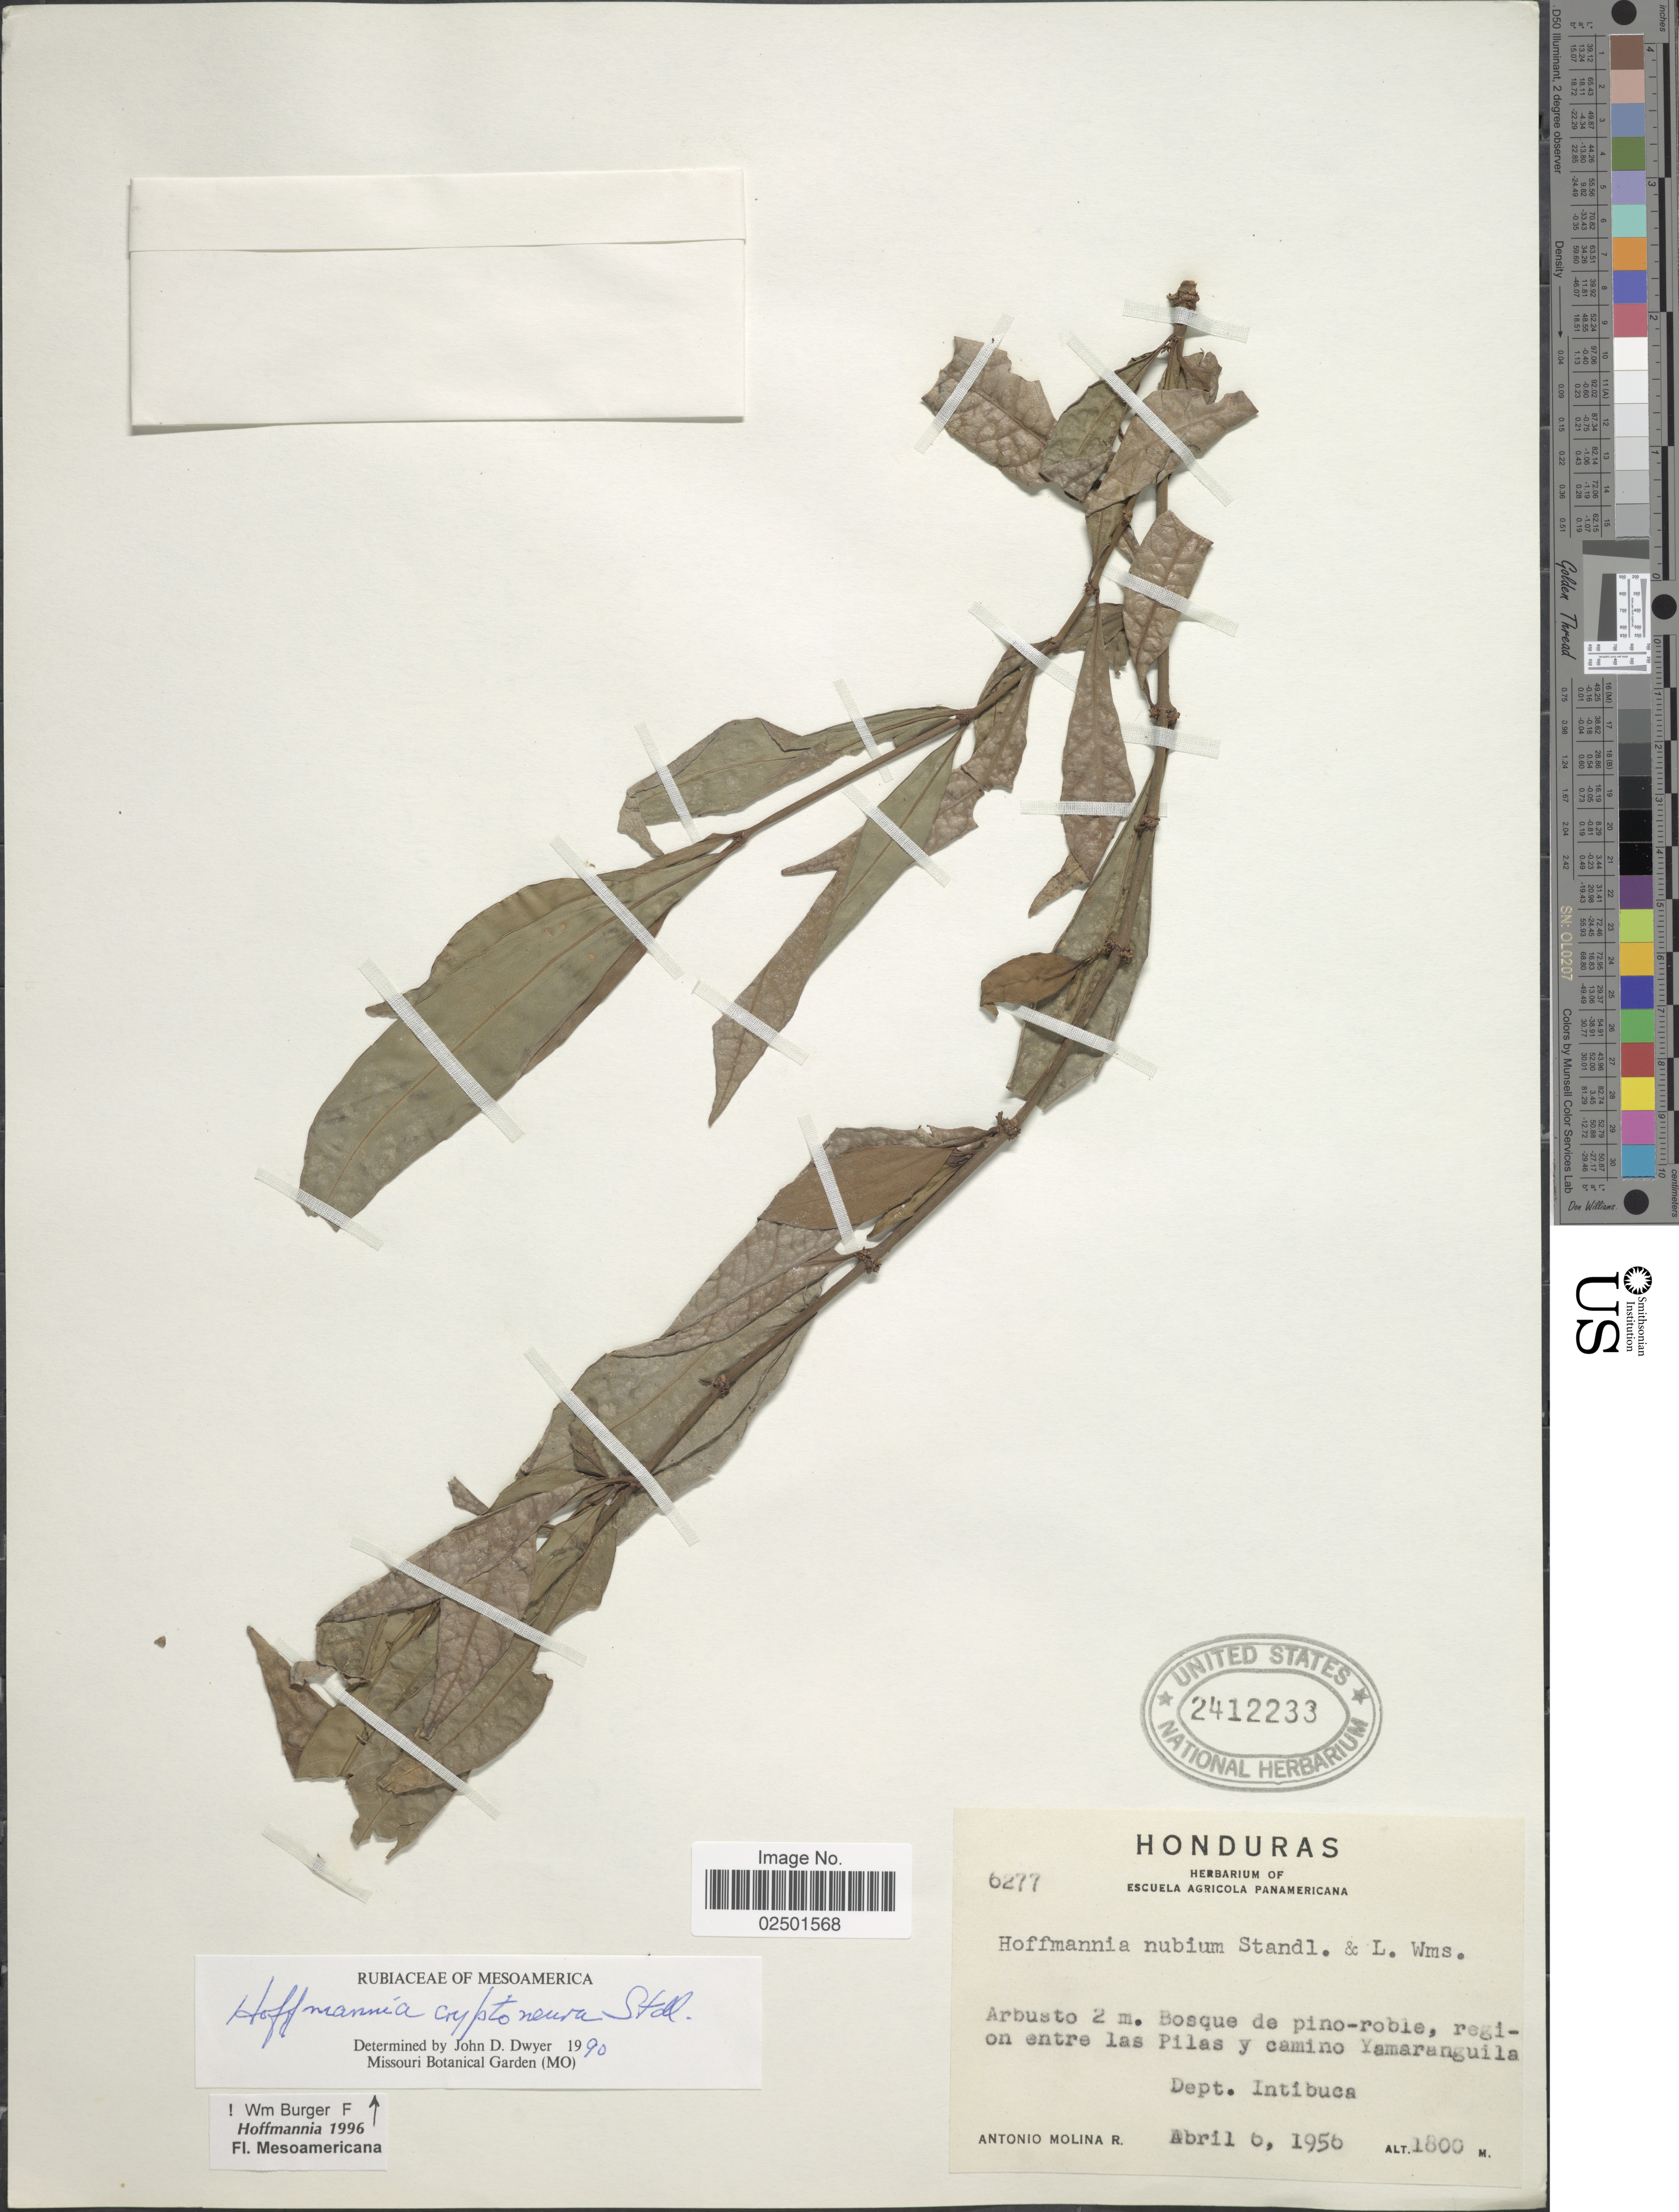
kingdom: Plantae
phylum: Tracheophyta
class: Magnoliopsida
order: Gentianales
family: Rubiaceae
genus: Hoffmannia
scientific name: Hoffmannia cryptoneura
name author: Standl.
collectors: A. Molina R.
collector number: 6277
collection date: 1956-04-06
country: Honduras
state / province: Intibuca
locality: Bosque de pino-roble, region entre las Pilas y camino Yamaranguila, Dept. Intibuca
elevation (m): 1800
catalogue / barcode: US 2412233